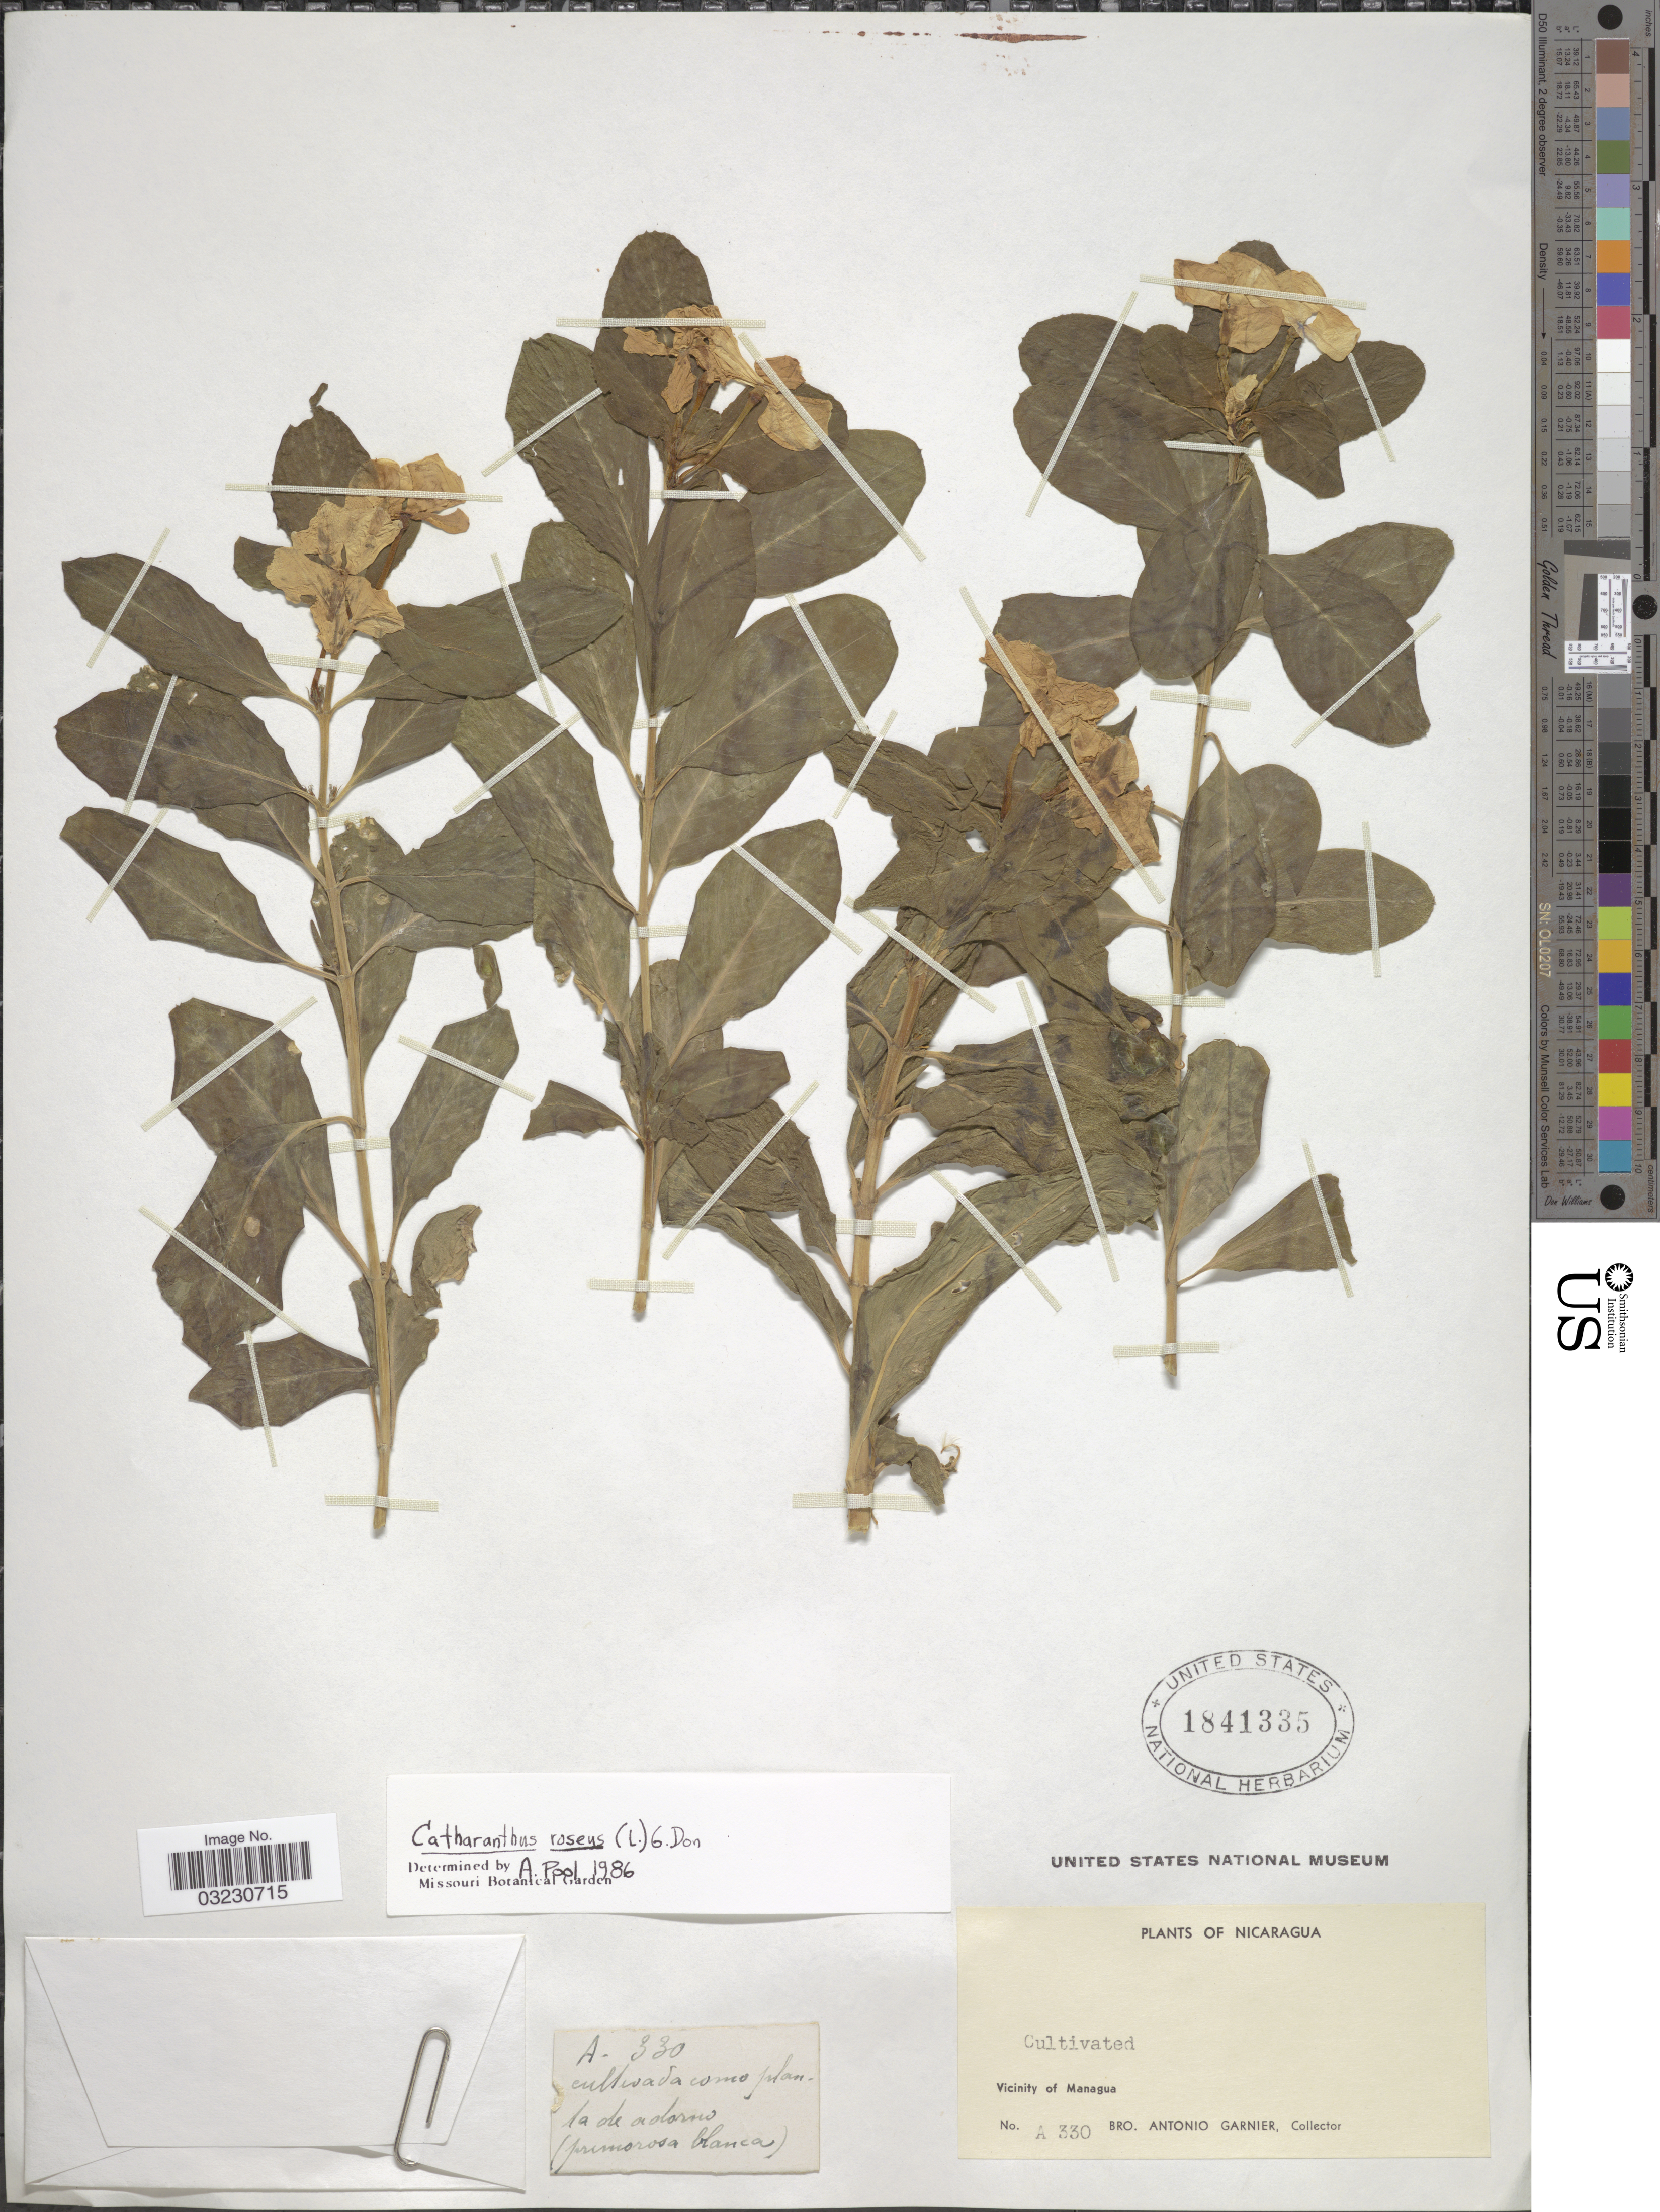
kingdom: Plantae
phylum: Tracheophyta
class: Magnoliopsida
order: Gentianales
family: Apocynaceae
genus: Catharanthus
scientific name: Catharanthus roseus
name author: (L.) G. Don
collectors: Bro. A. Garnier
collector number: A330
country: Nicaragua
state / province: Managua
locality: Vicinity of Managua.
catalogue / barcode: US 1841335